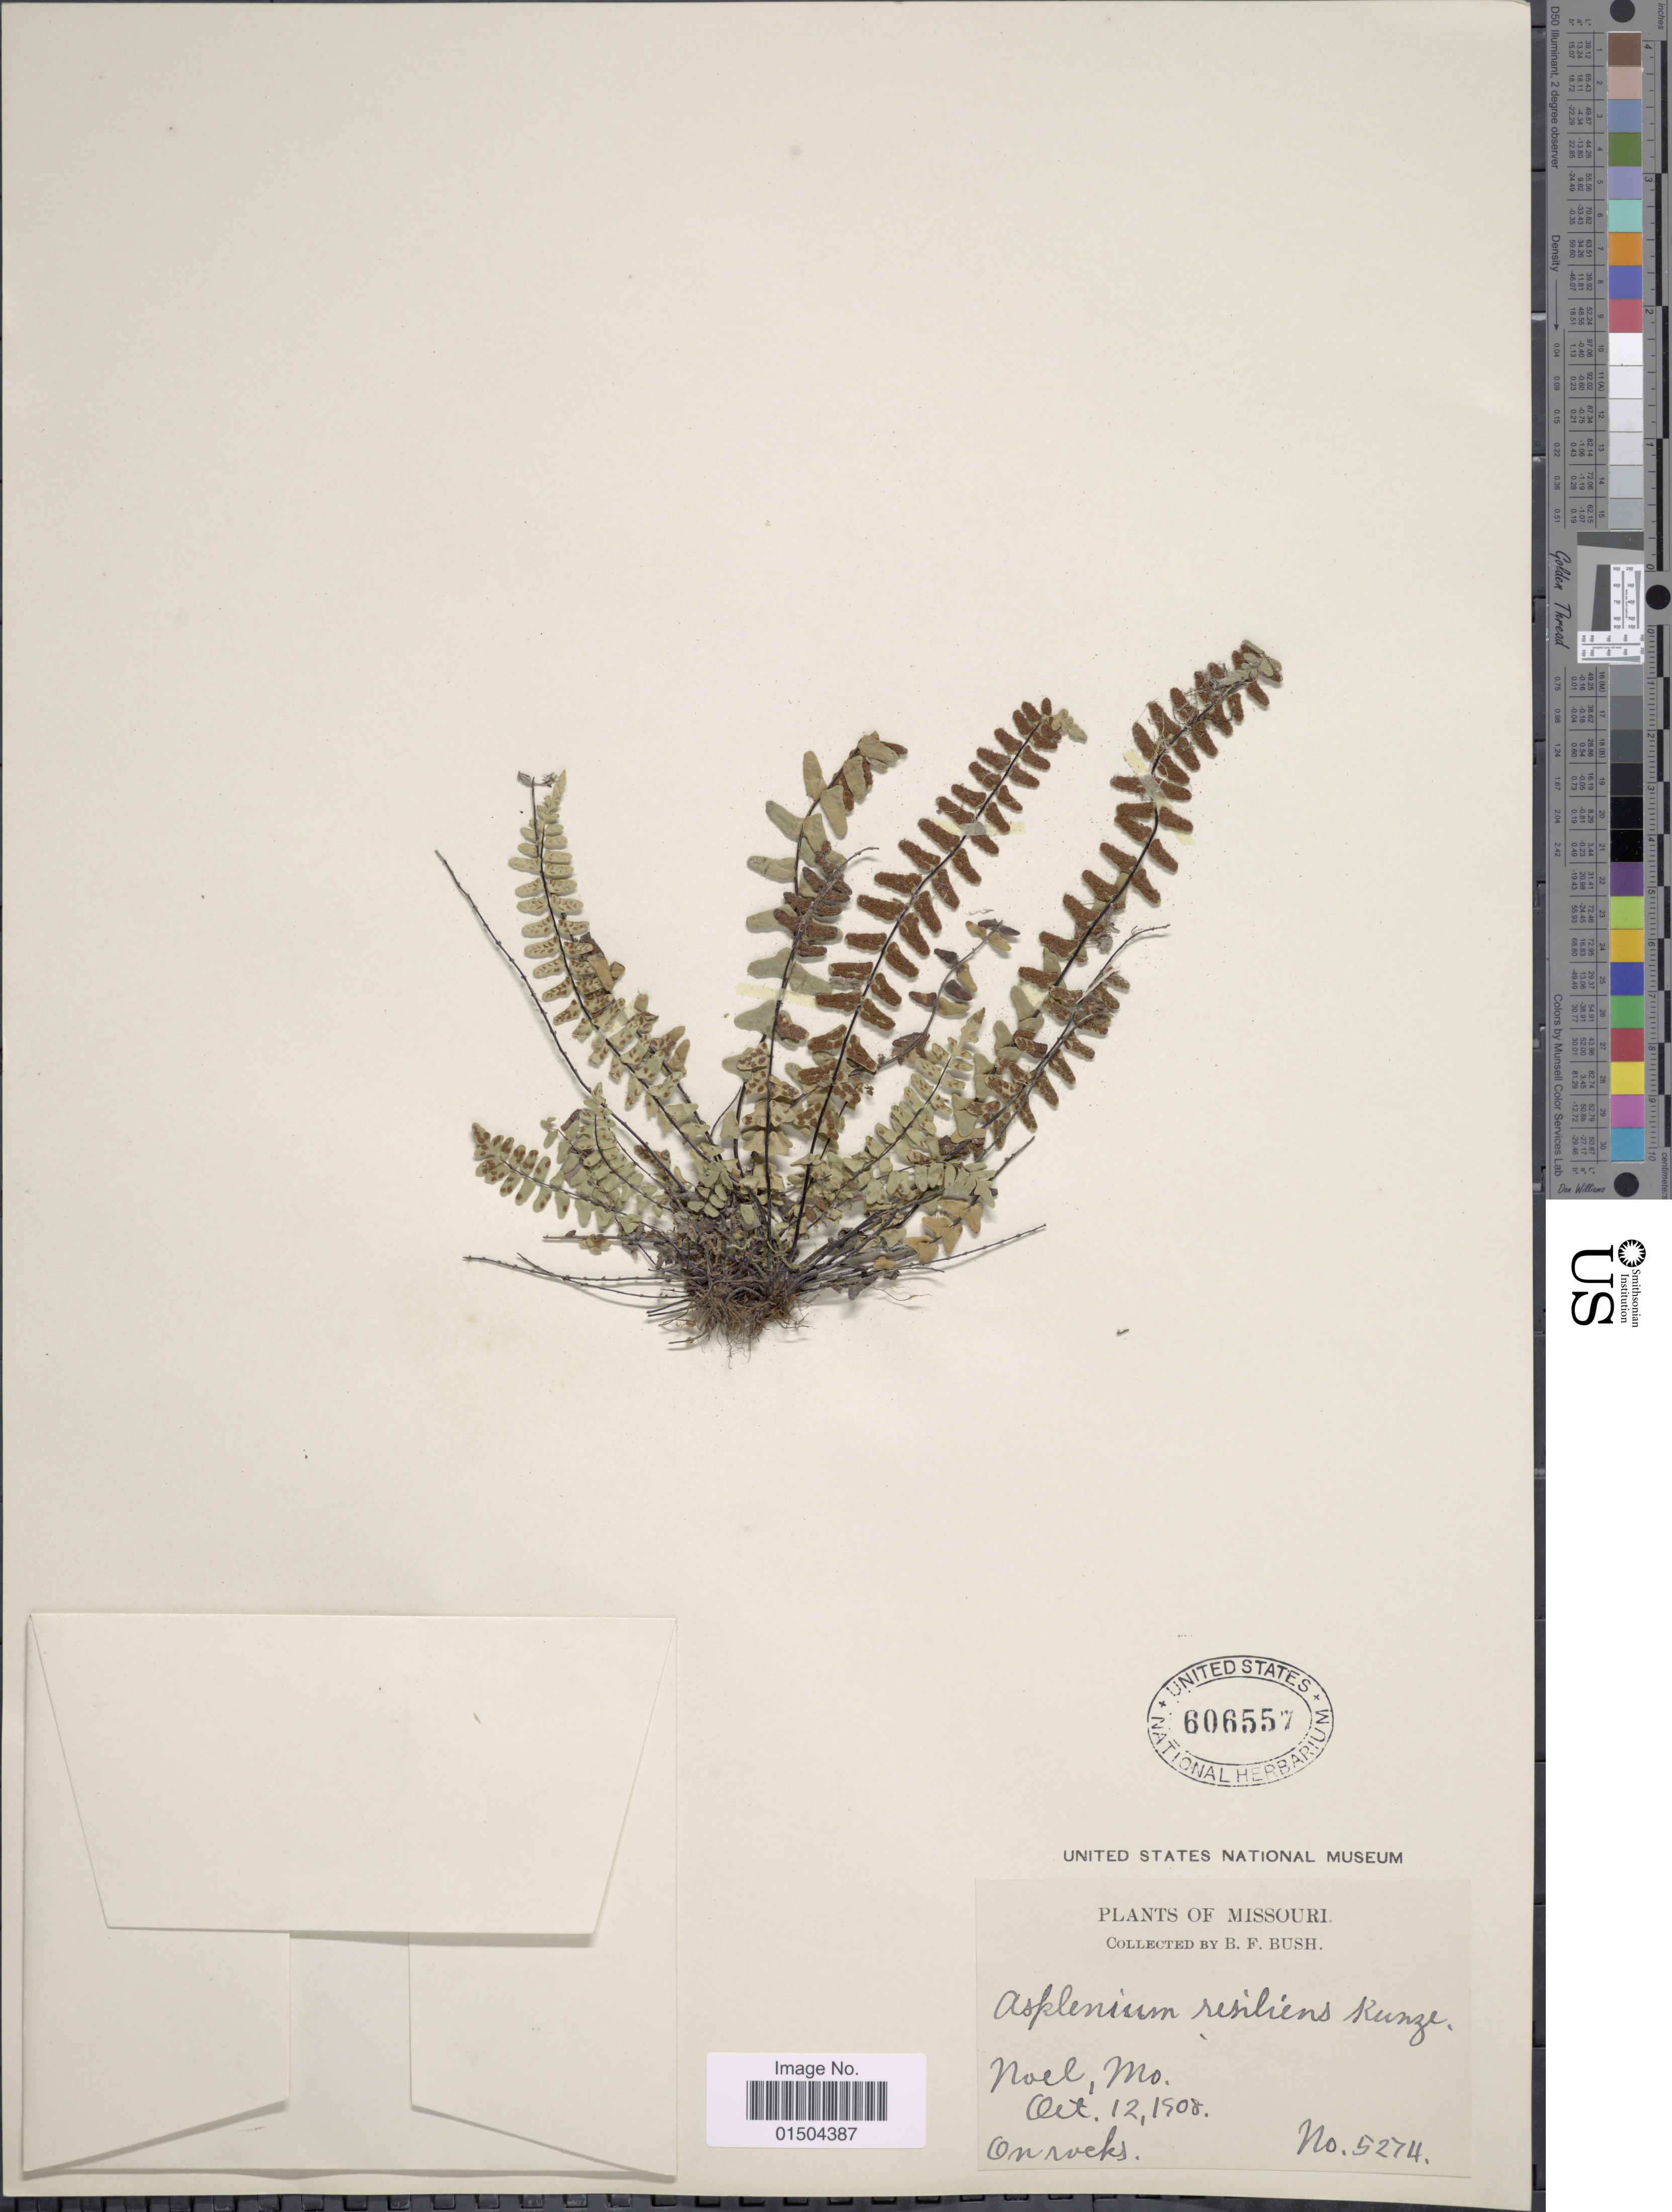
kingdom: Plantae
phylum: Tracheophyta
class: Polypodiopsida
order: Polypodiales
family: Aspleniaceae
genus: Asplenium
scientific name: Asplenium resiliens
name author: Kunze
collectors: B. F. Bush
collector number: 5274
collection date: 1908-10-12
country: United States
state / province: Missouri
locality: Noel.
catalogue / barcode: US 606557